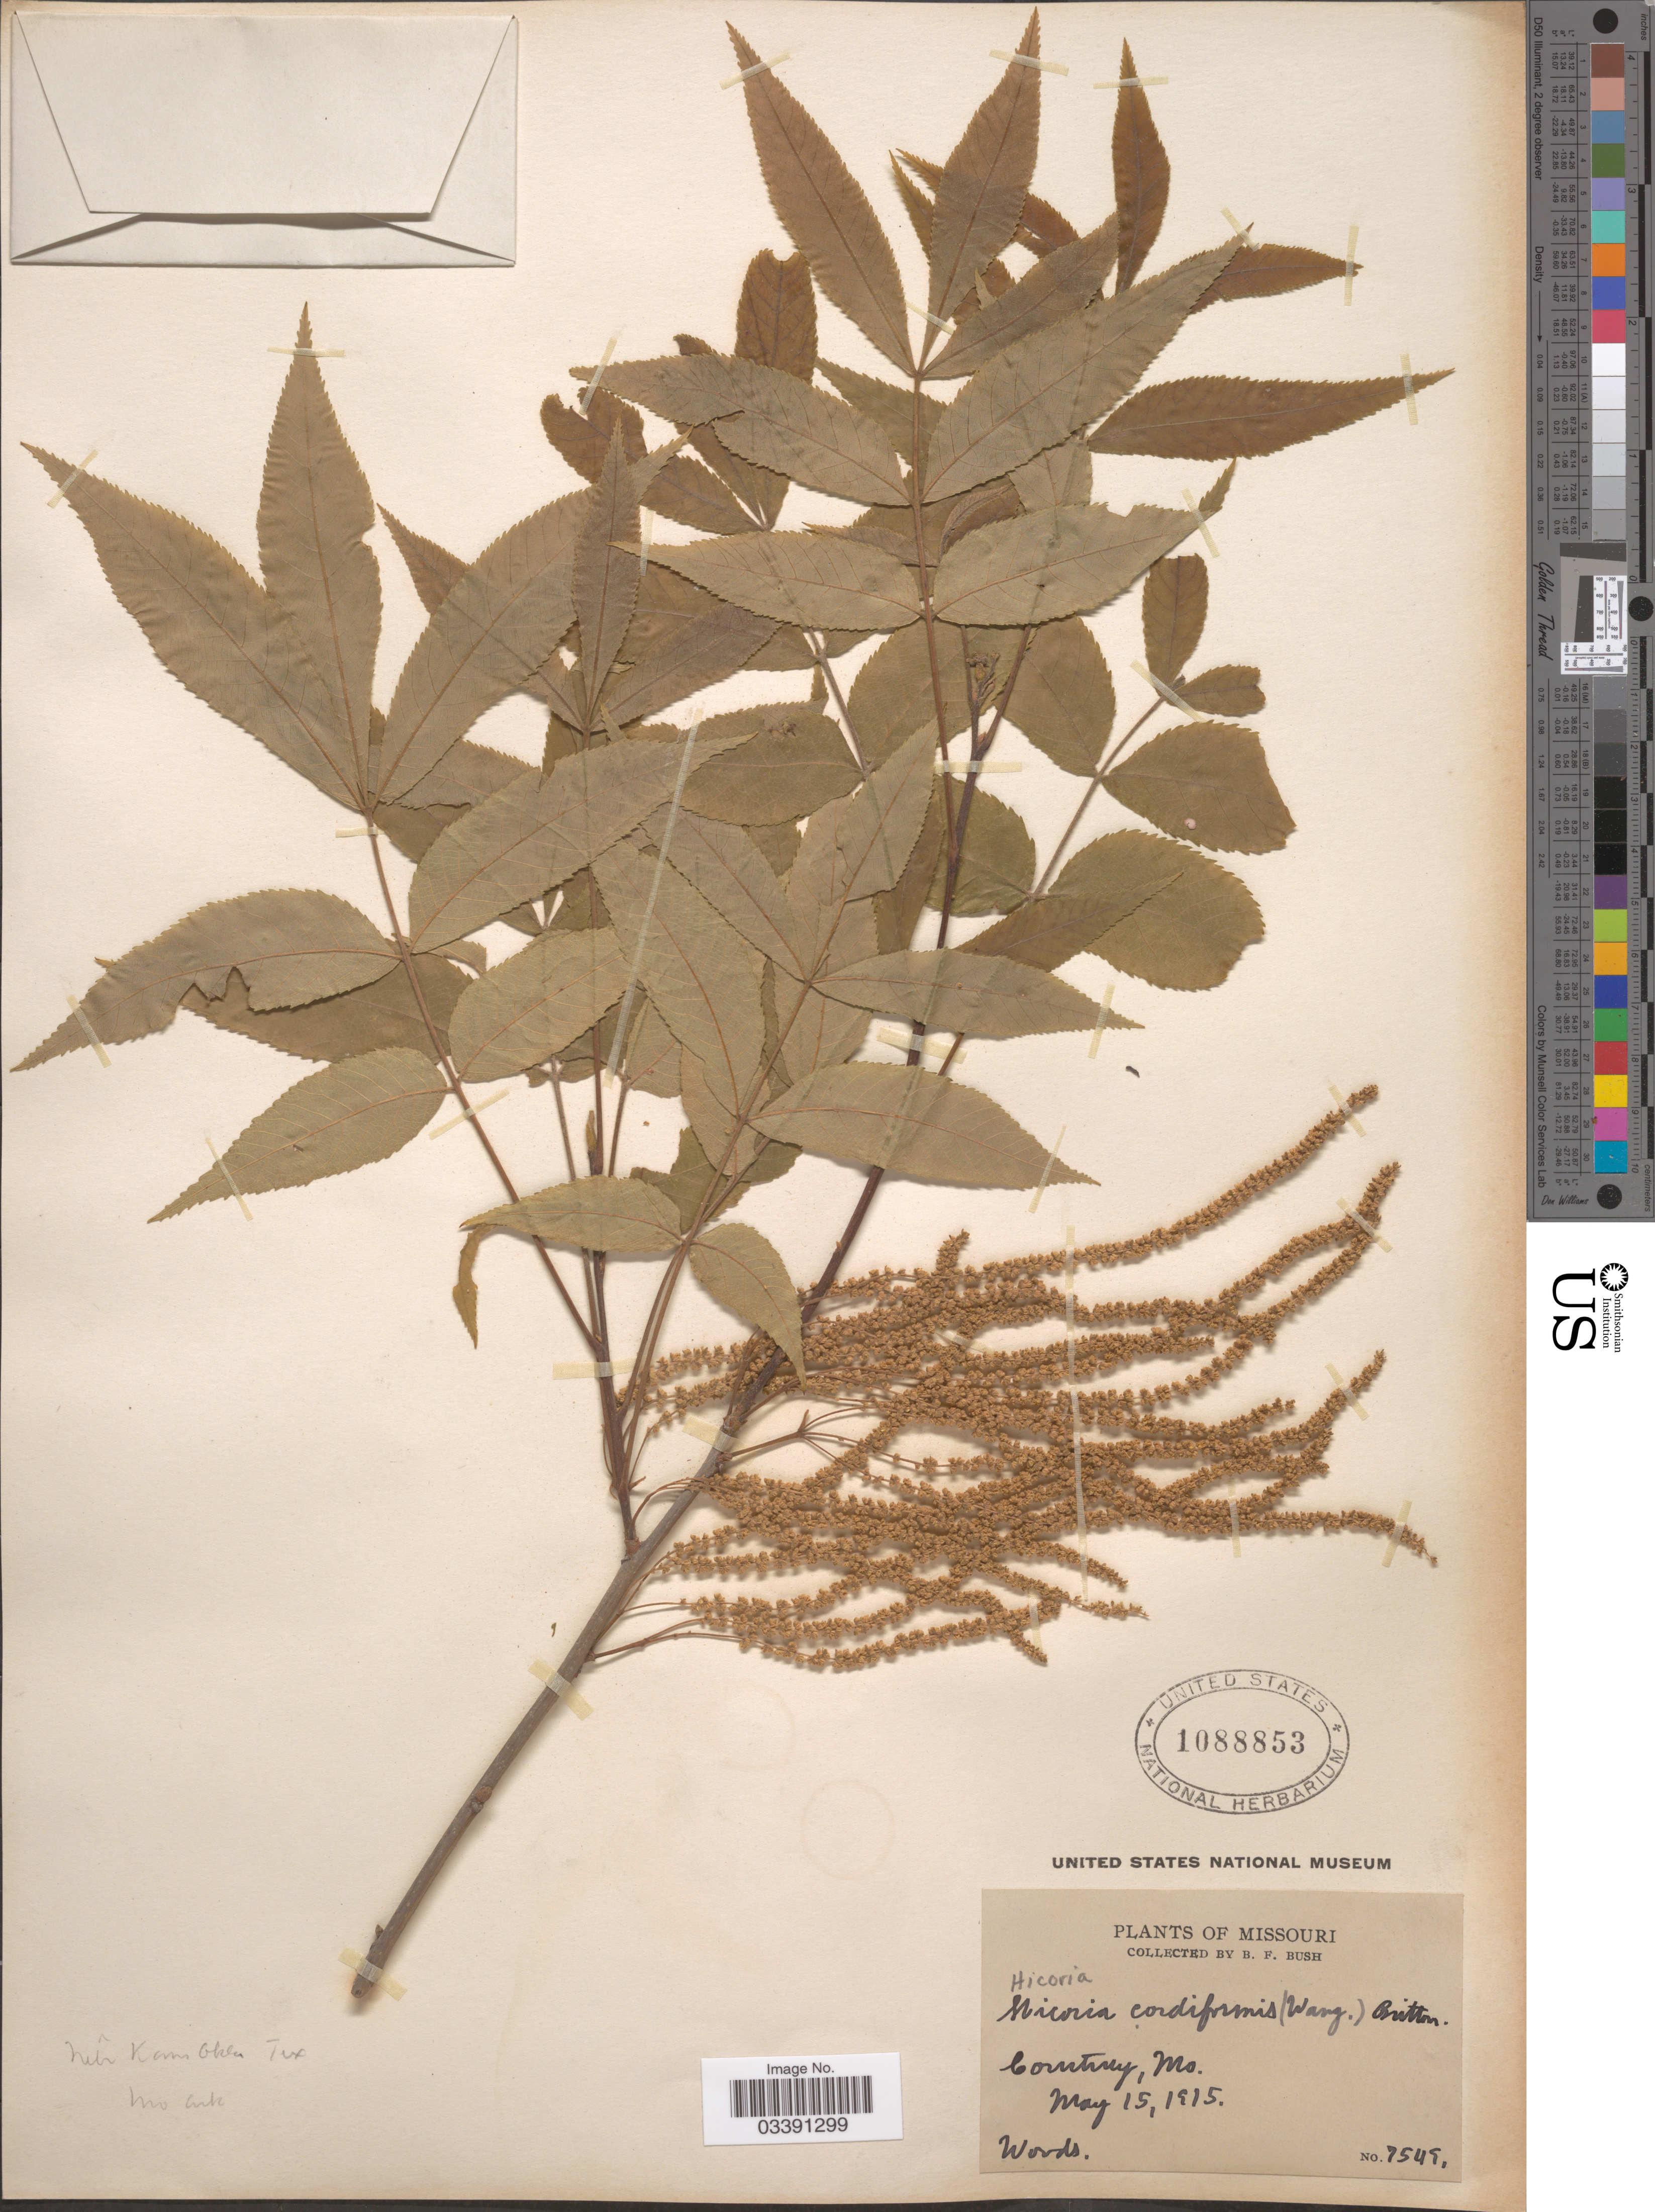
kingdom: Plantae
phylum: Tracheophyta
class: Magnoliopsida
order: Fagales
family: Juglandaceae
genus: Carya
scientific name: Carya cordiformis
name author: (Wangenh.) K. Koch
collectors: B. F. Bush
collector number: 7549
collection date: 1915-05-15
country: United States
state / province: Missouri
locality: Courtney.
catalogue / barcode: US 1088853